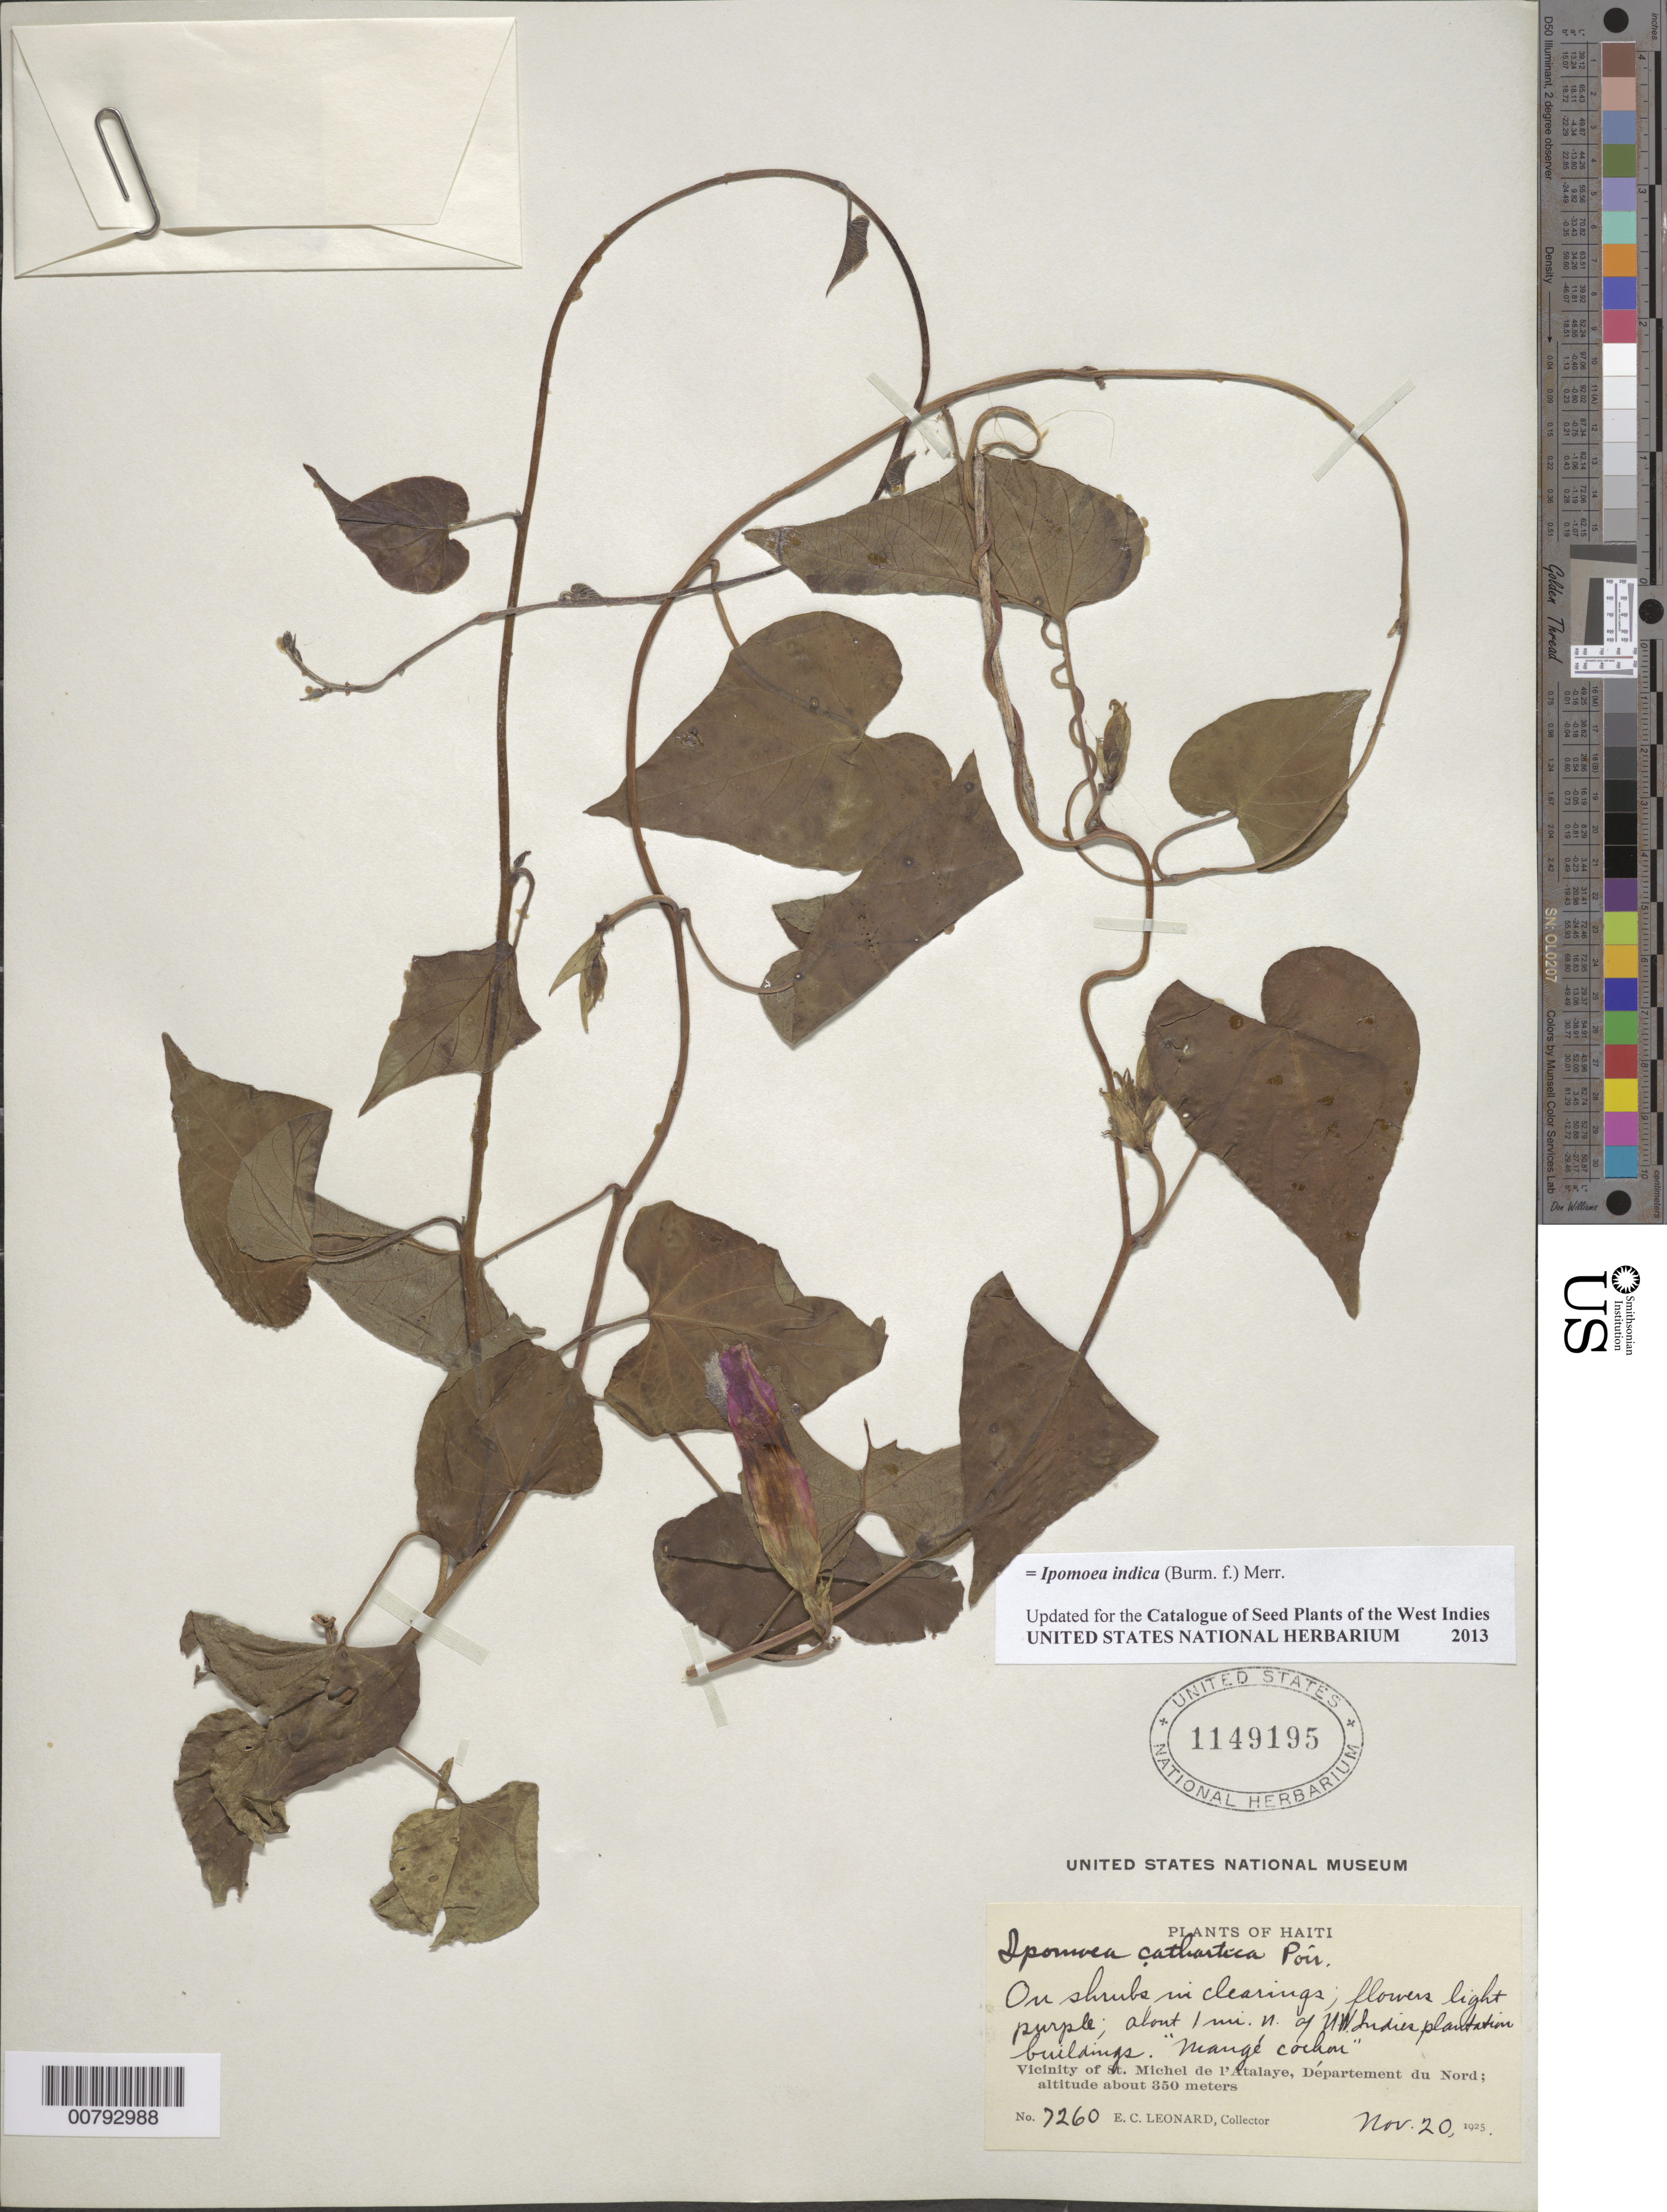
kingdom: Plantae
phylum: Tracheophyta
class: Magnoliopsida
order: Solanales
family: Convolvulaceae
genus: Ipomoea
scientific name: Ipomoea indica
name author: (Burm.) Merr.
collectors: E. C. Leonard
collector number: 7260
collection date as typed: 20 Nov 1925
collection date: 1925-11-20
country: Haiti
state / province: Nord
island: Hispaniola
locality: Vicinity of St. Michel de l'Atalaye, about 1 mile N. of U.W. Indies plantation buildings.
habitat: On shrubs in clearings.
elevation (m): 350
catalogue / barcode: US 1149195